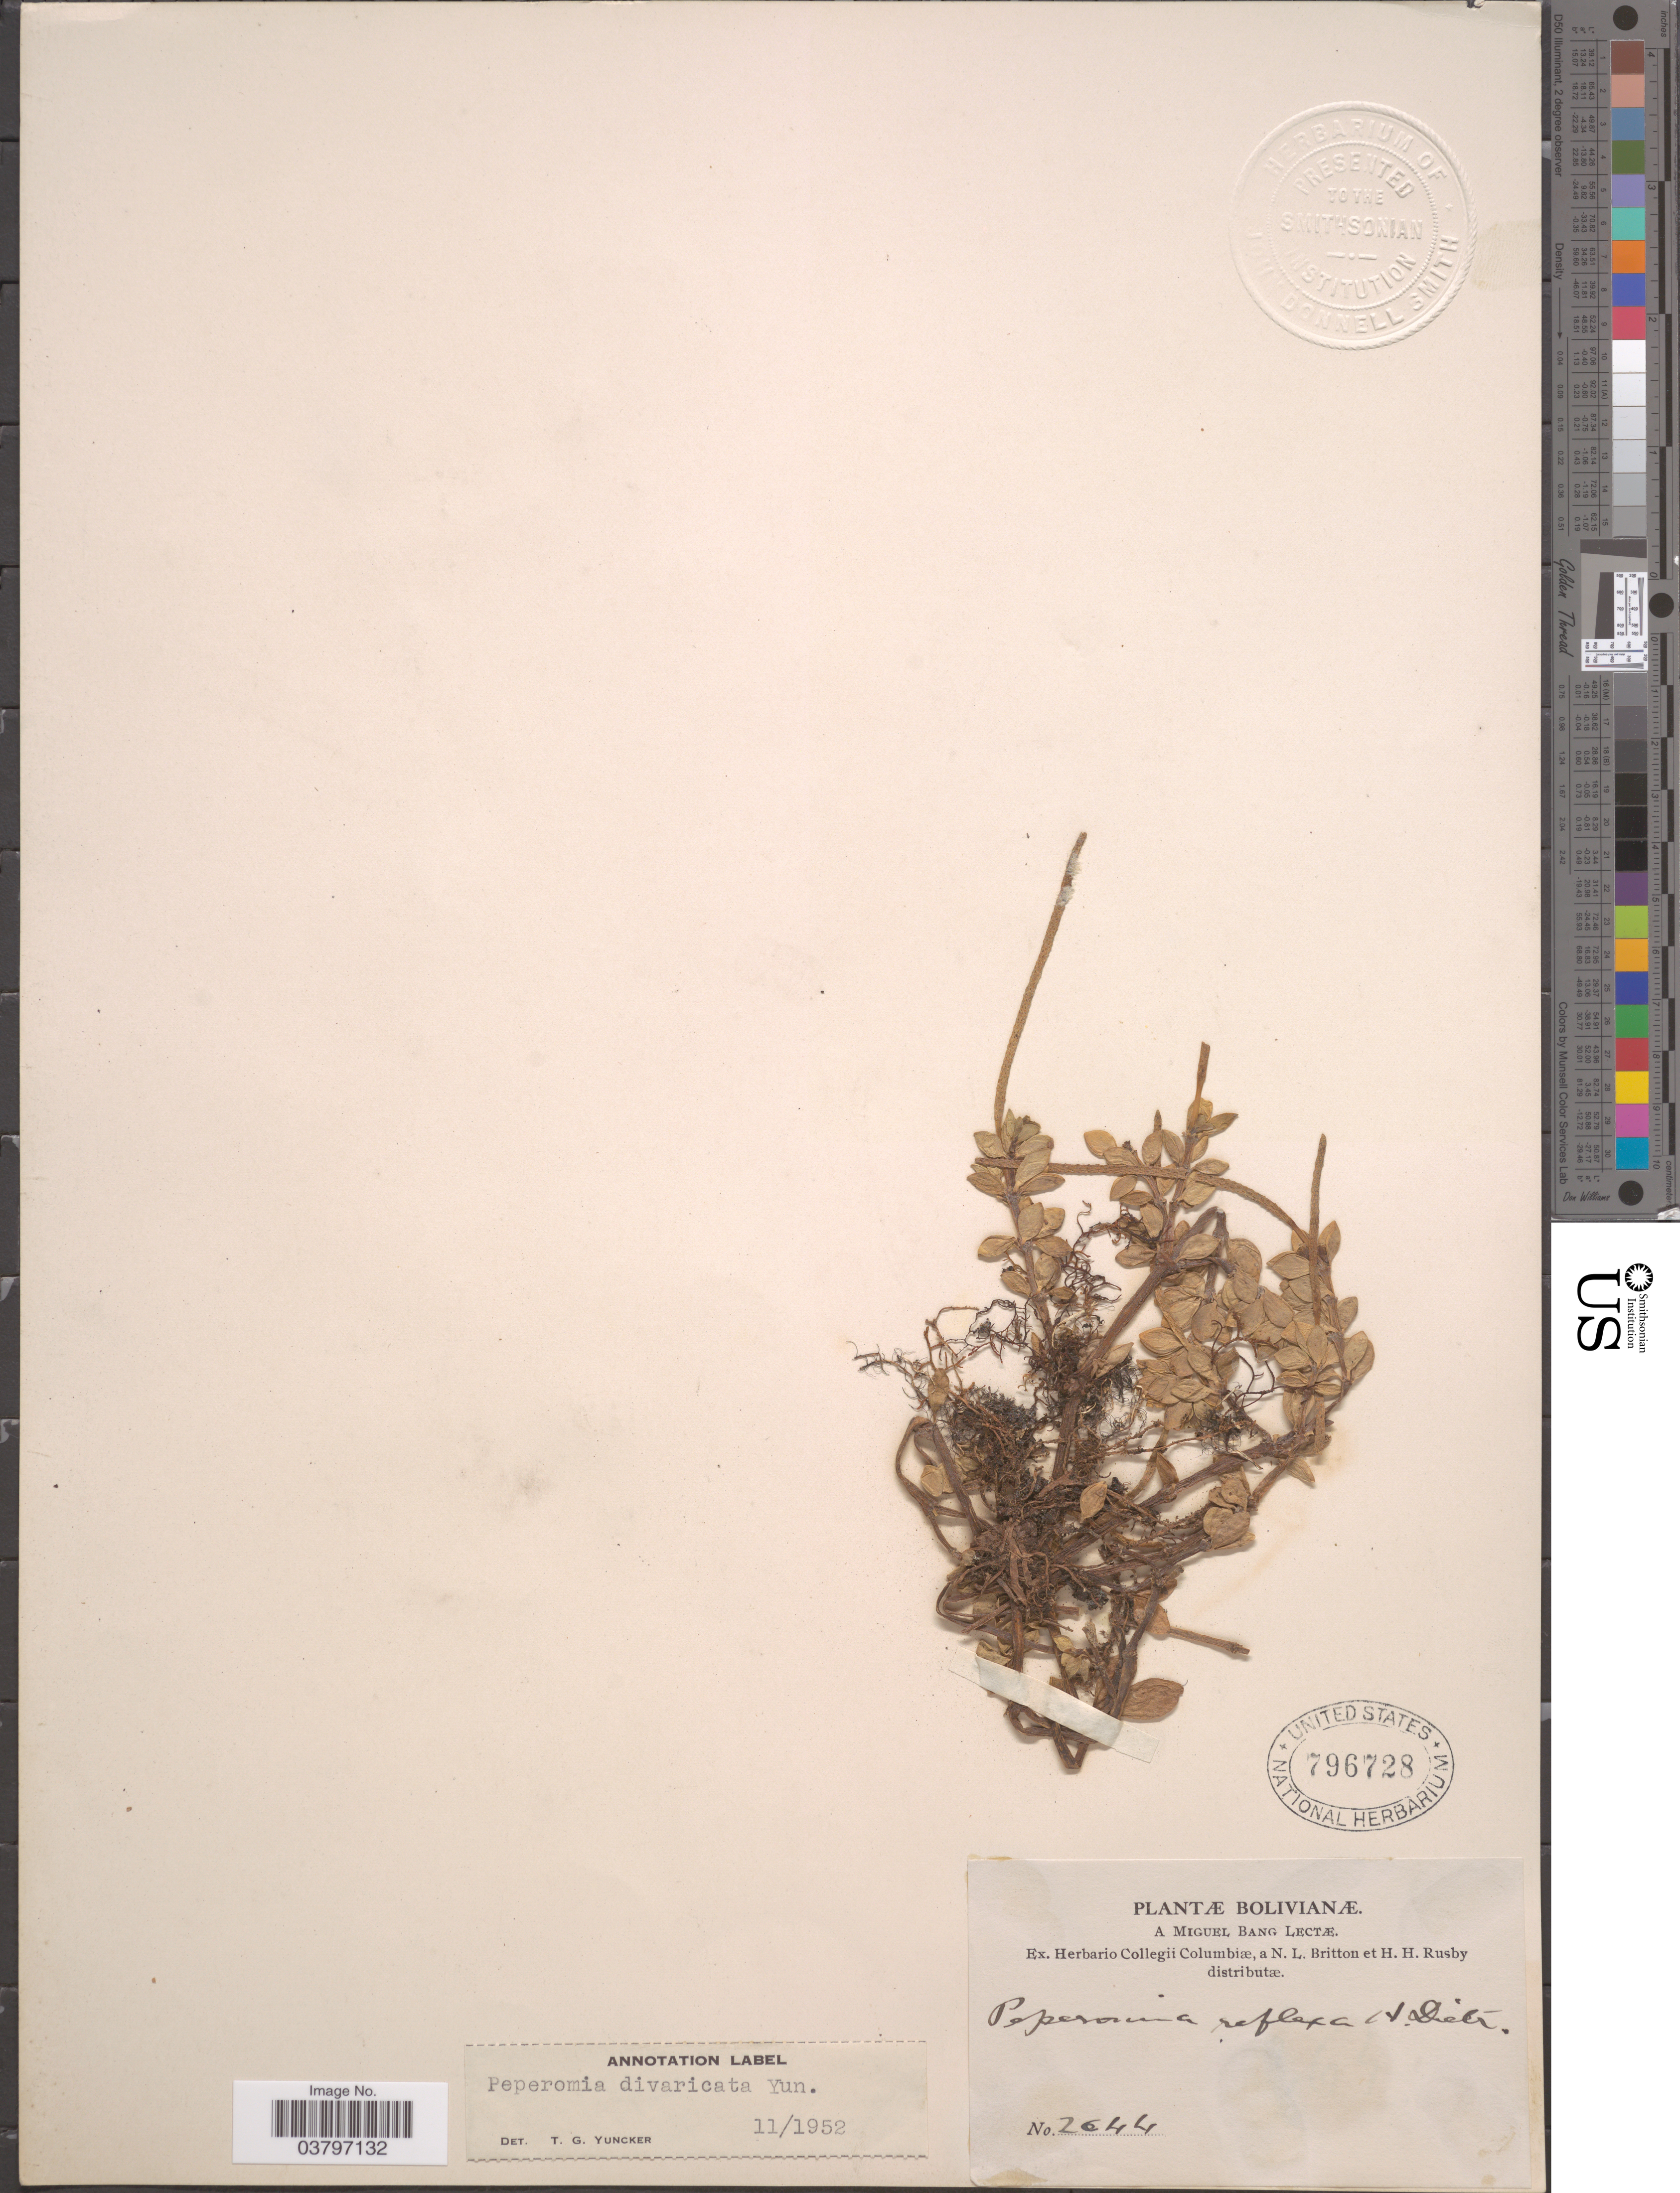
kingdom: Plantae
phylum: Tracheophyta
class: Magnoliopsida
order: Piperales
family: Piperaceae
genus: Peperomia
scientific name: Peperomia divaricata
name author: Yunck.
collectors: M. Bang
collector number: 2644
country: Bolivia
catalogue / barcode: US 796728